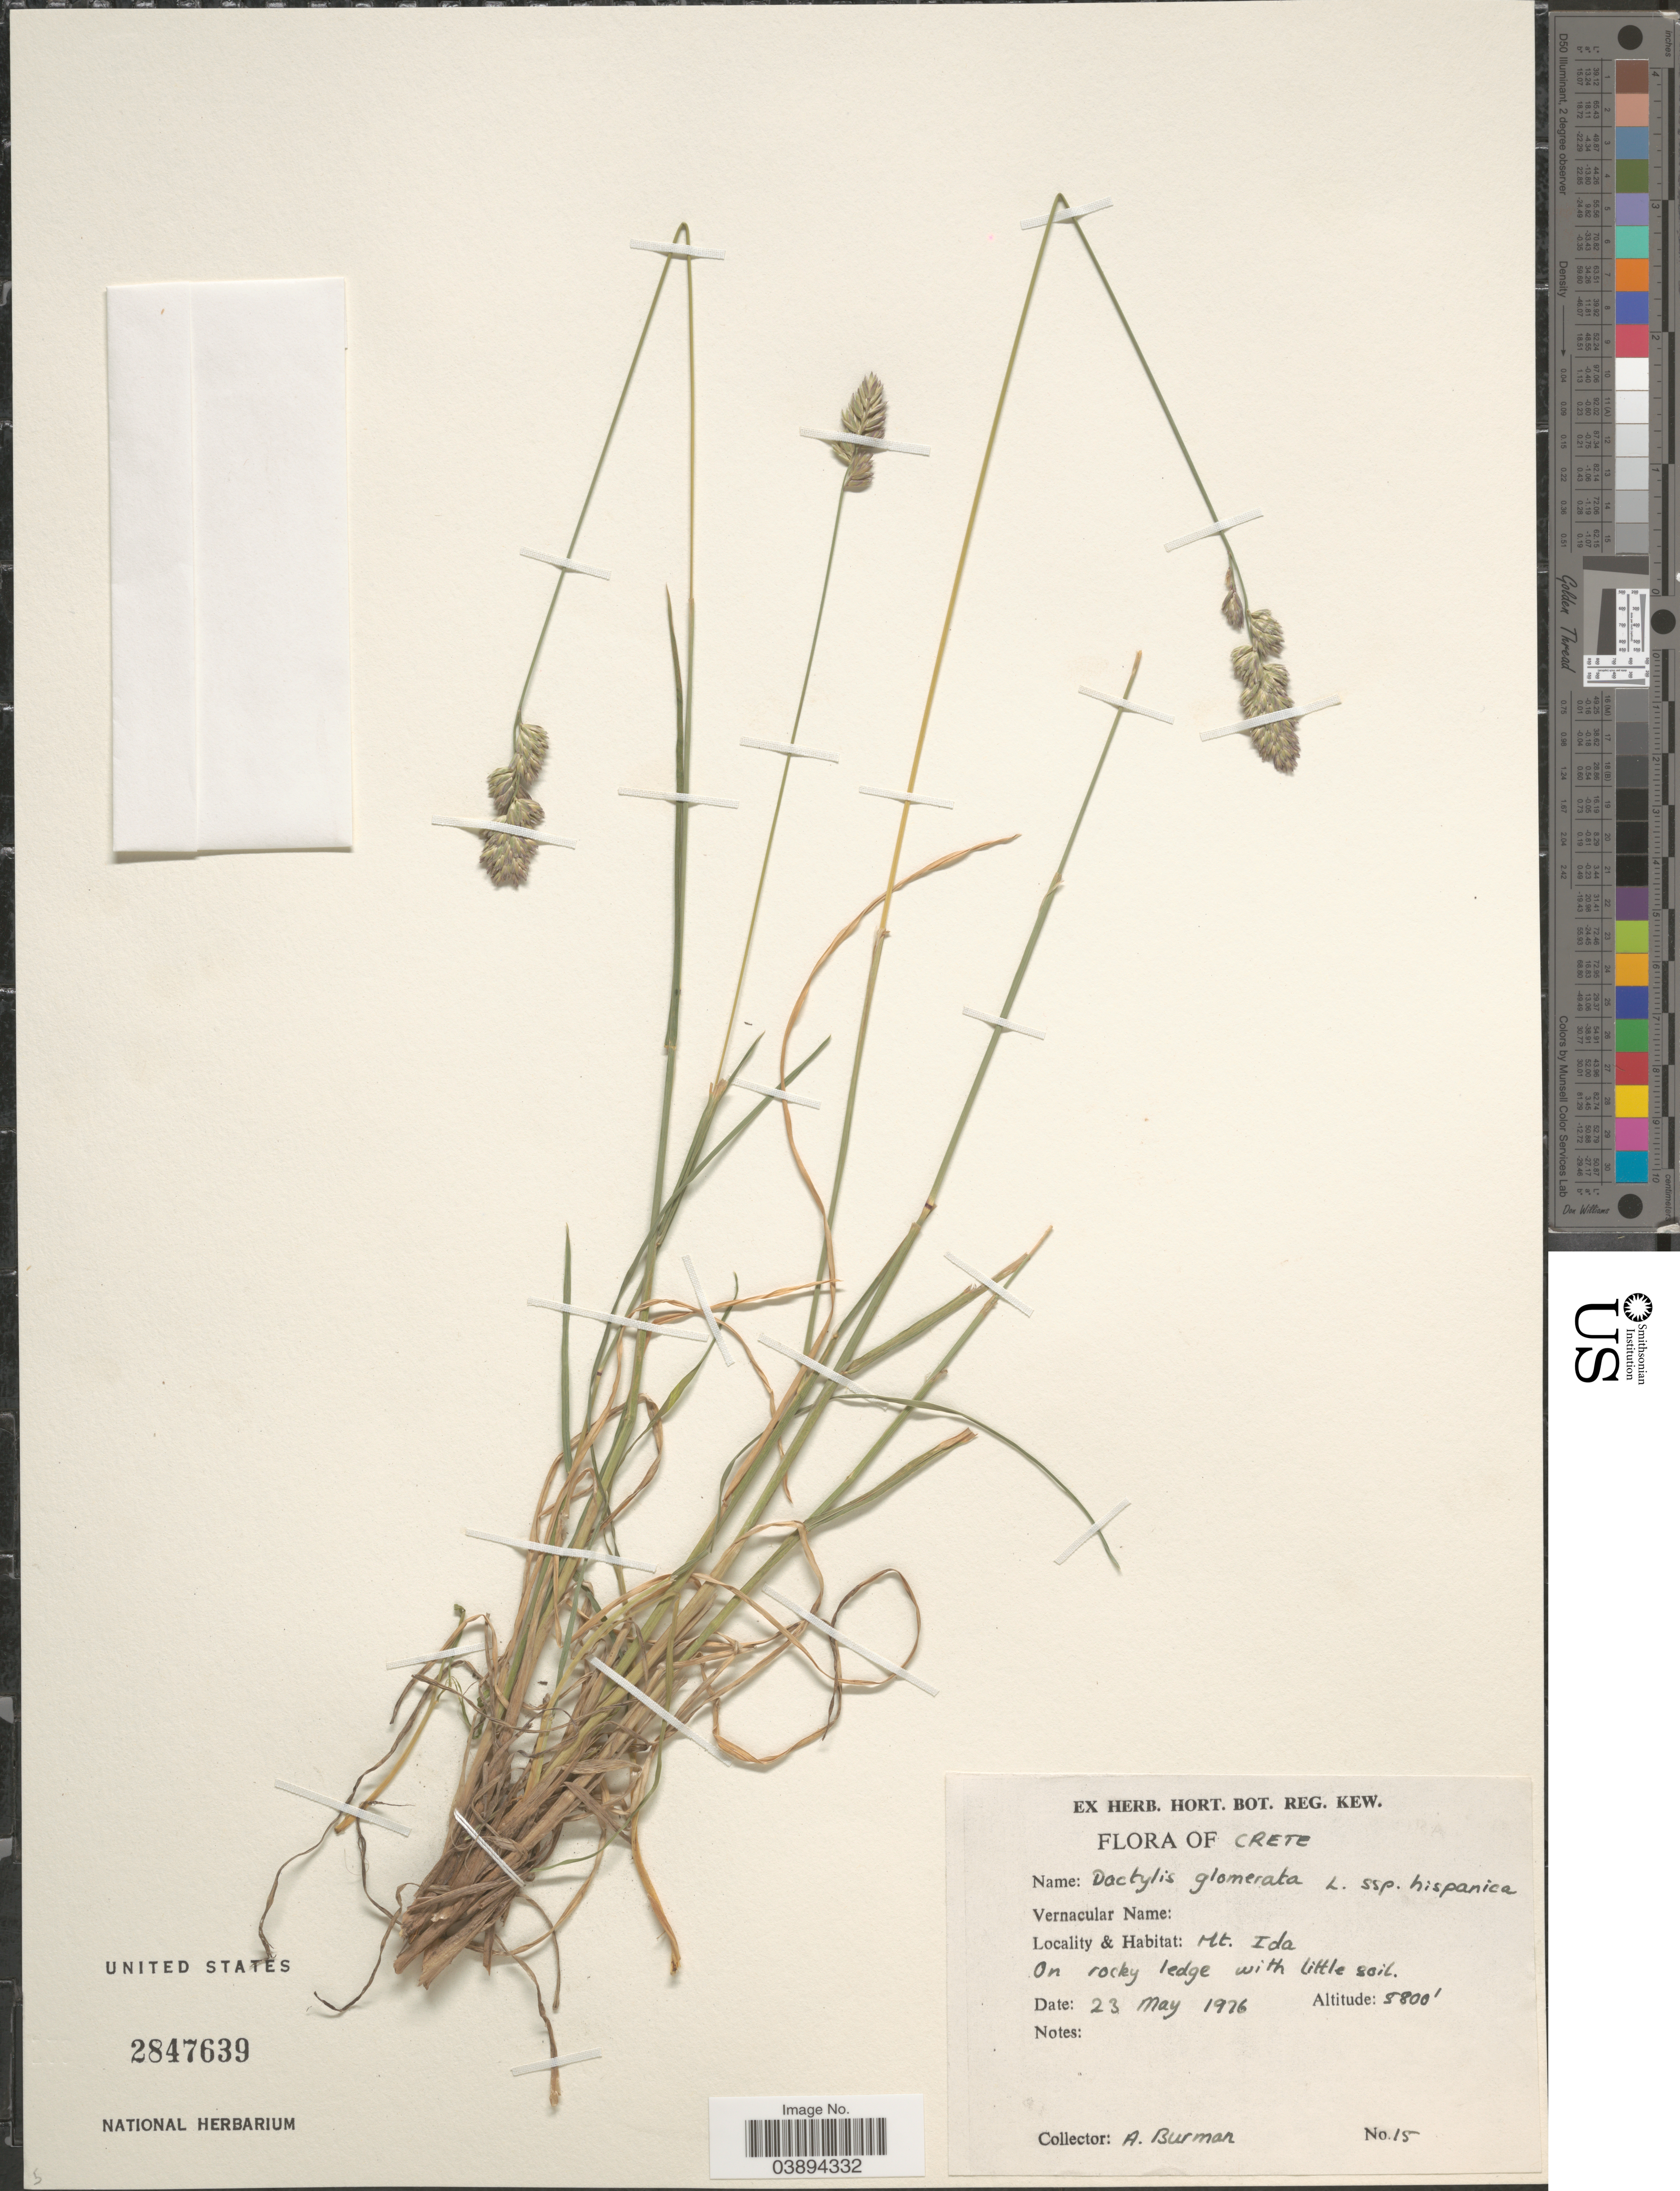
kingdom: Plantae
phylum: Tracheophyta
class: Liliopsida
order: Poales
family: Poaceae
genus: Dactylis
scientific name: Dactylis glomerata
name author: L.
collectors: A. Burman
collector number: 15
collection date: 1976-05-23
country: Greece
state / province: Crete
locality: Mt. Ida.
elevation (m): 1768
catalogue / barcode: US 2847639